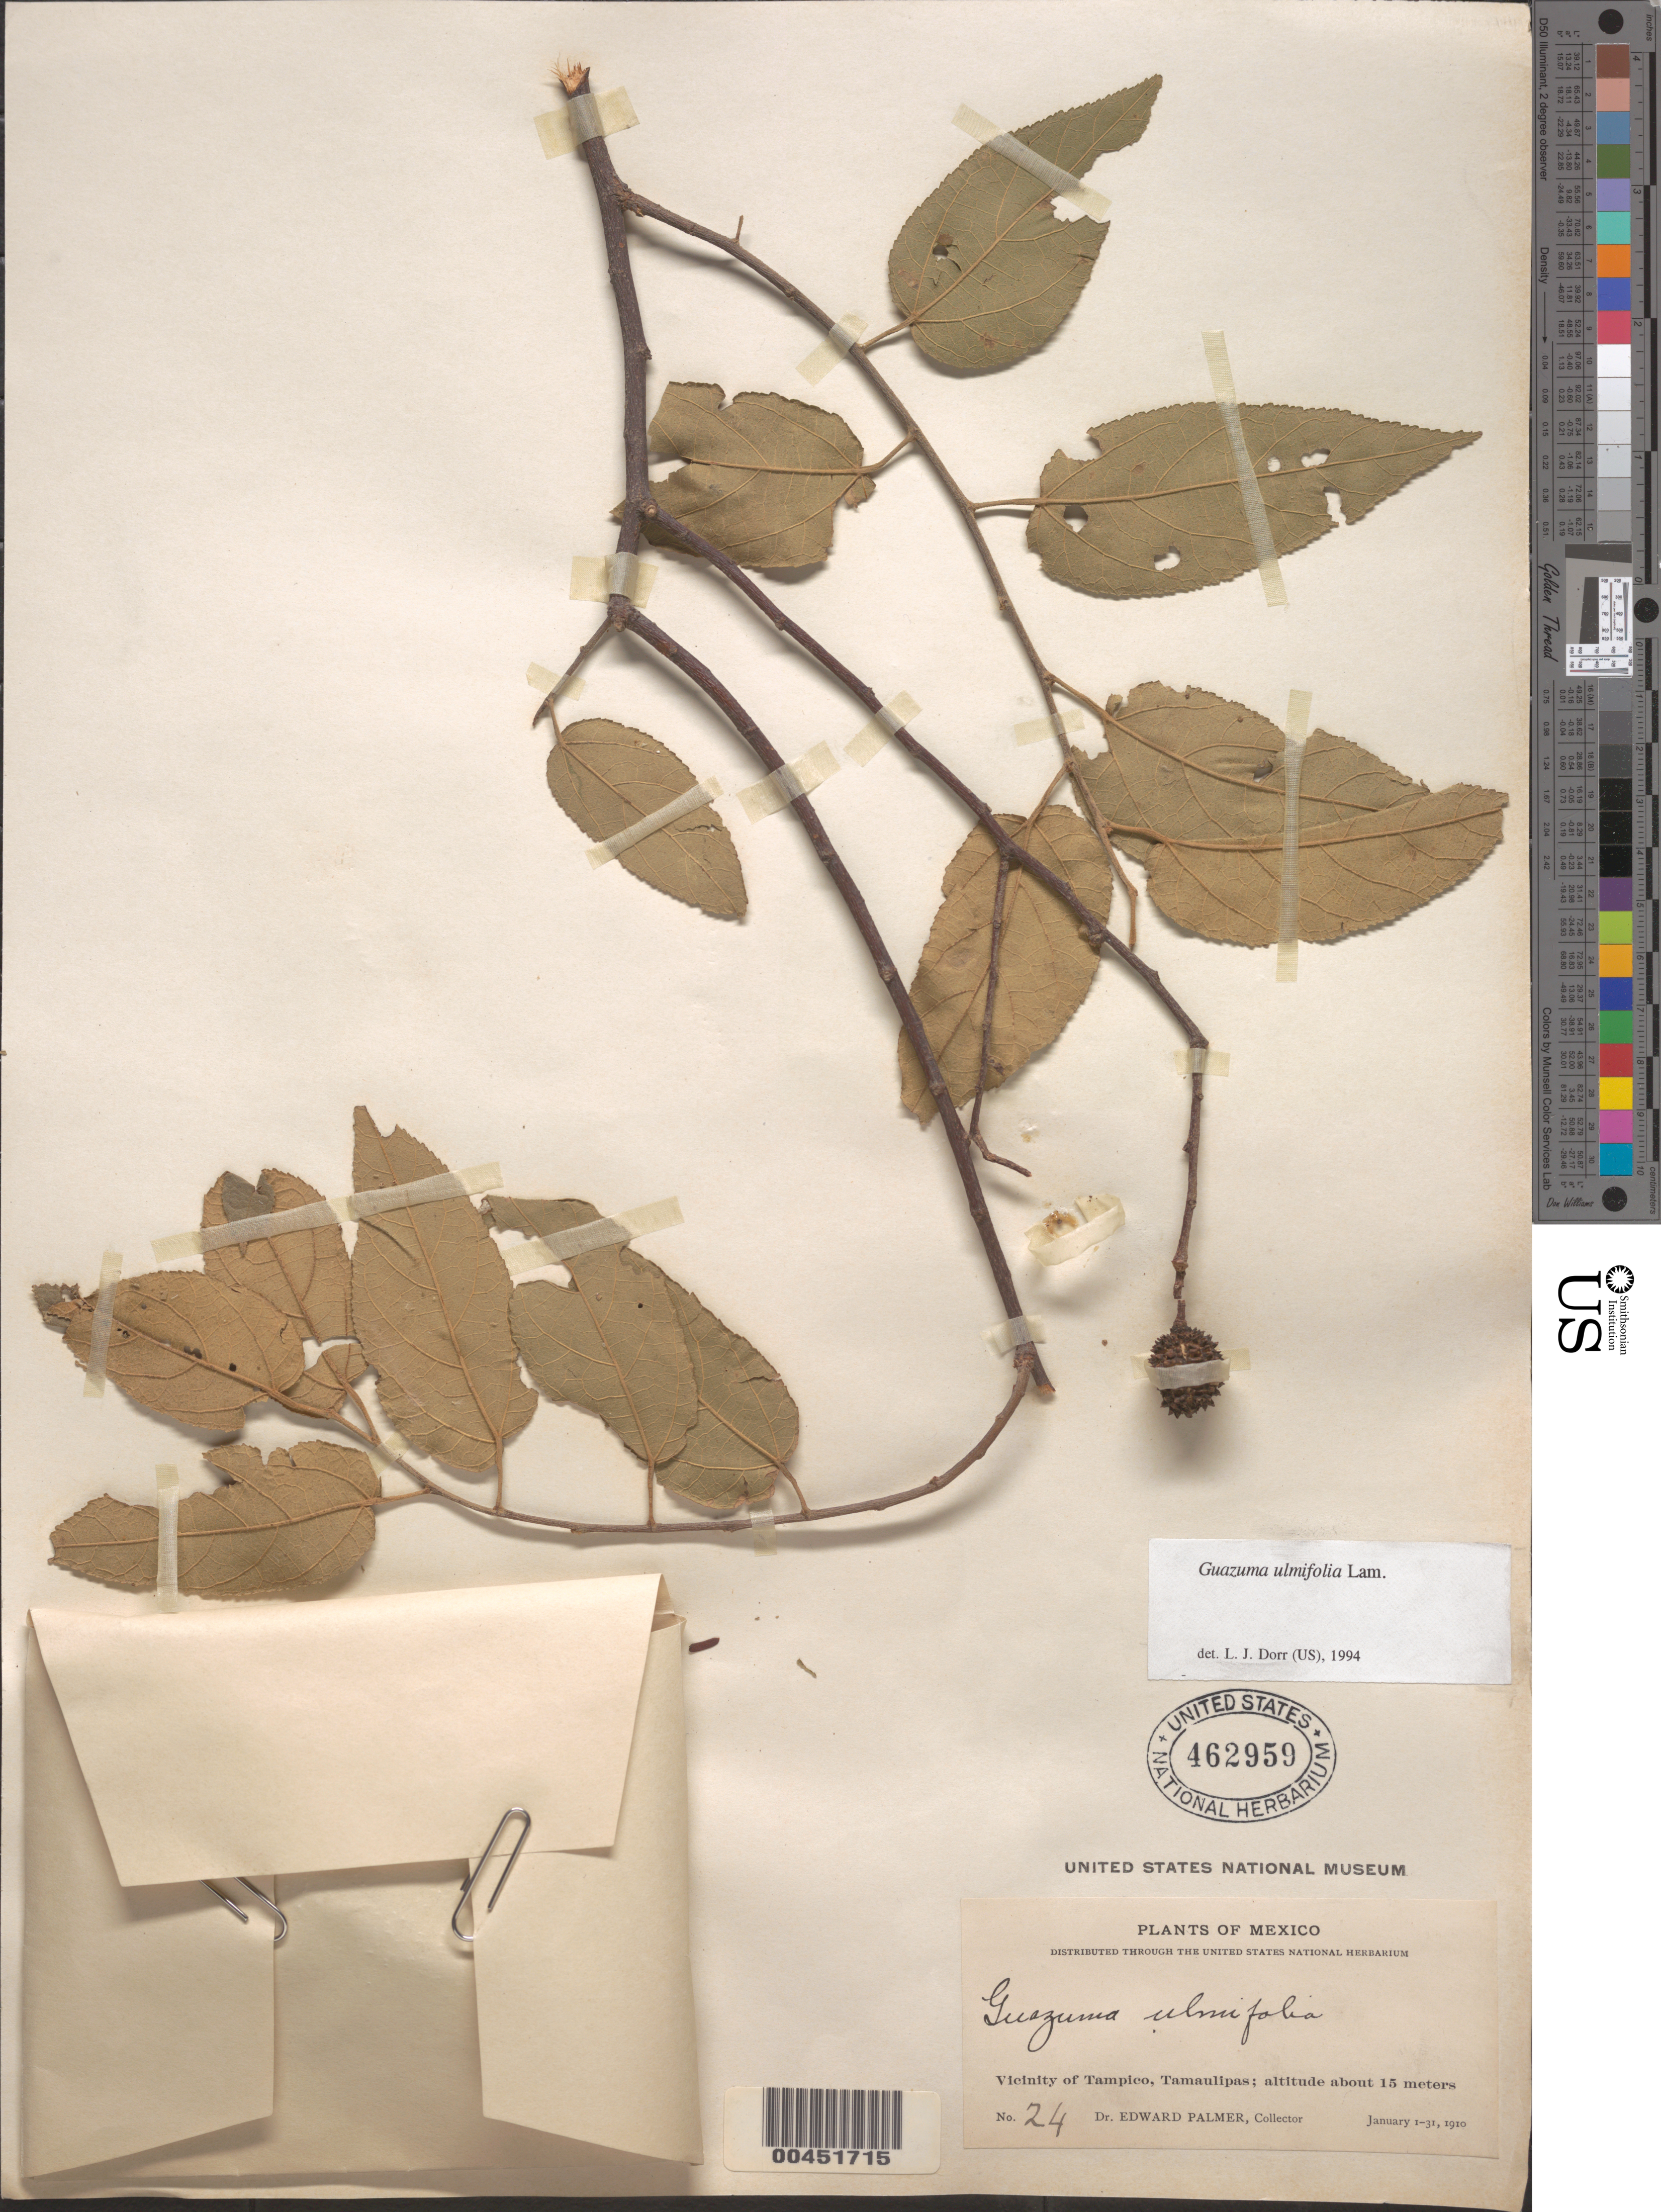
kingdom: Plantae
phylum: Tracheophyta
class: Magnoliopsida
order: Malvales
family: Malvaceae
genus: Guazuma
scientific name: Guazuma ulmifolia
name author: Lam.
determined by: Dorr, L. J., (BOT), Smithsonian Institution - National Museum of Natural History (UNITED STATES)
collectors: E. Palmer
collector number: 24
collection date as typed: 01 Jan 1910 to 31 Jan 1910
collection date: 1910-01-01/1910-01-31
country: Mexico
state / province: Tamaulipas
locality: Vicinity of Tampico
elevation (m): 15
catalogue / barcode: US 462959